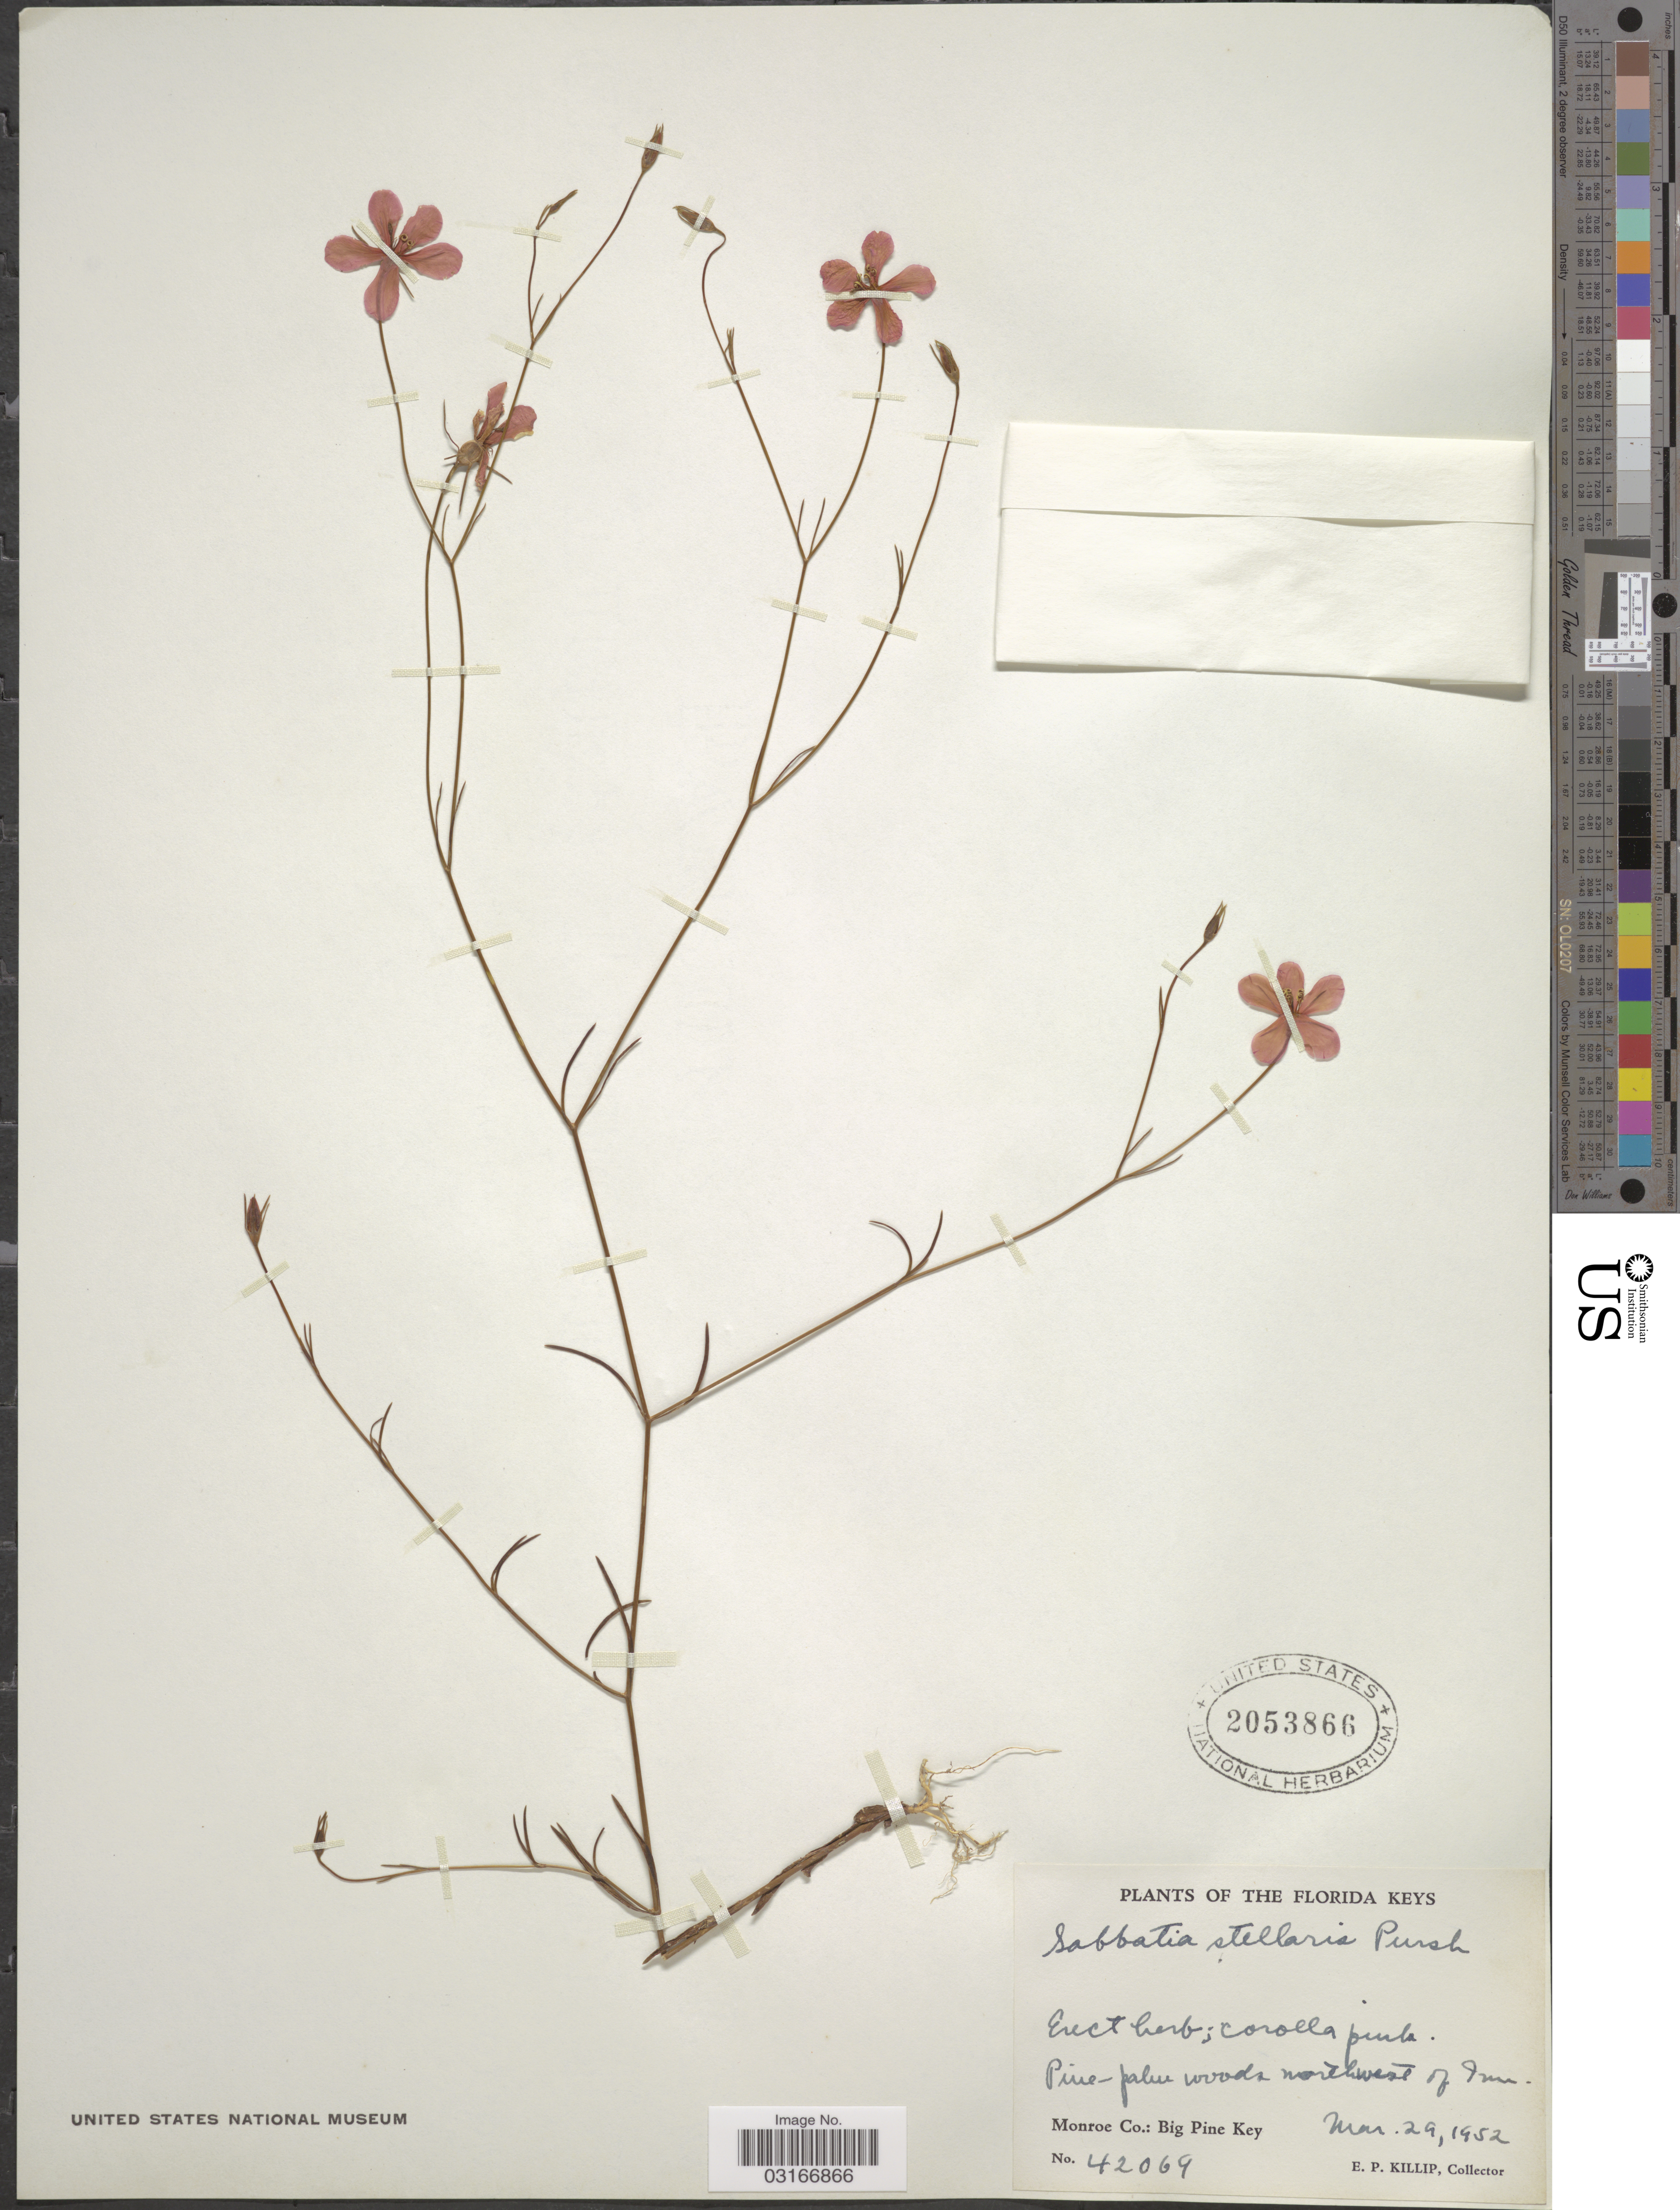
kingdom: Plantae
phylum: Tracheophyta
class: Magnoliopsida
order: Gentianales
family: Gentianaceae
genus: Sabatia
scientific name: Sabatia stellaris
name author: Pursh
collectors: E. P. Killip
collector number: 42069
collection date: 1952-03-29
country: United States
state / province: Florida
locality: The Florida Keys. Northwest of Inn. Monroe Co.: Big Pine Key.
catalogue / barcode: US 2053866